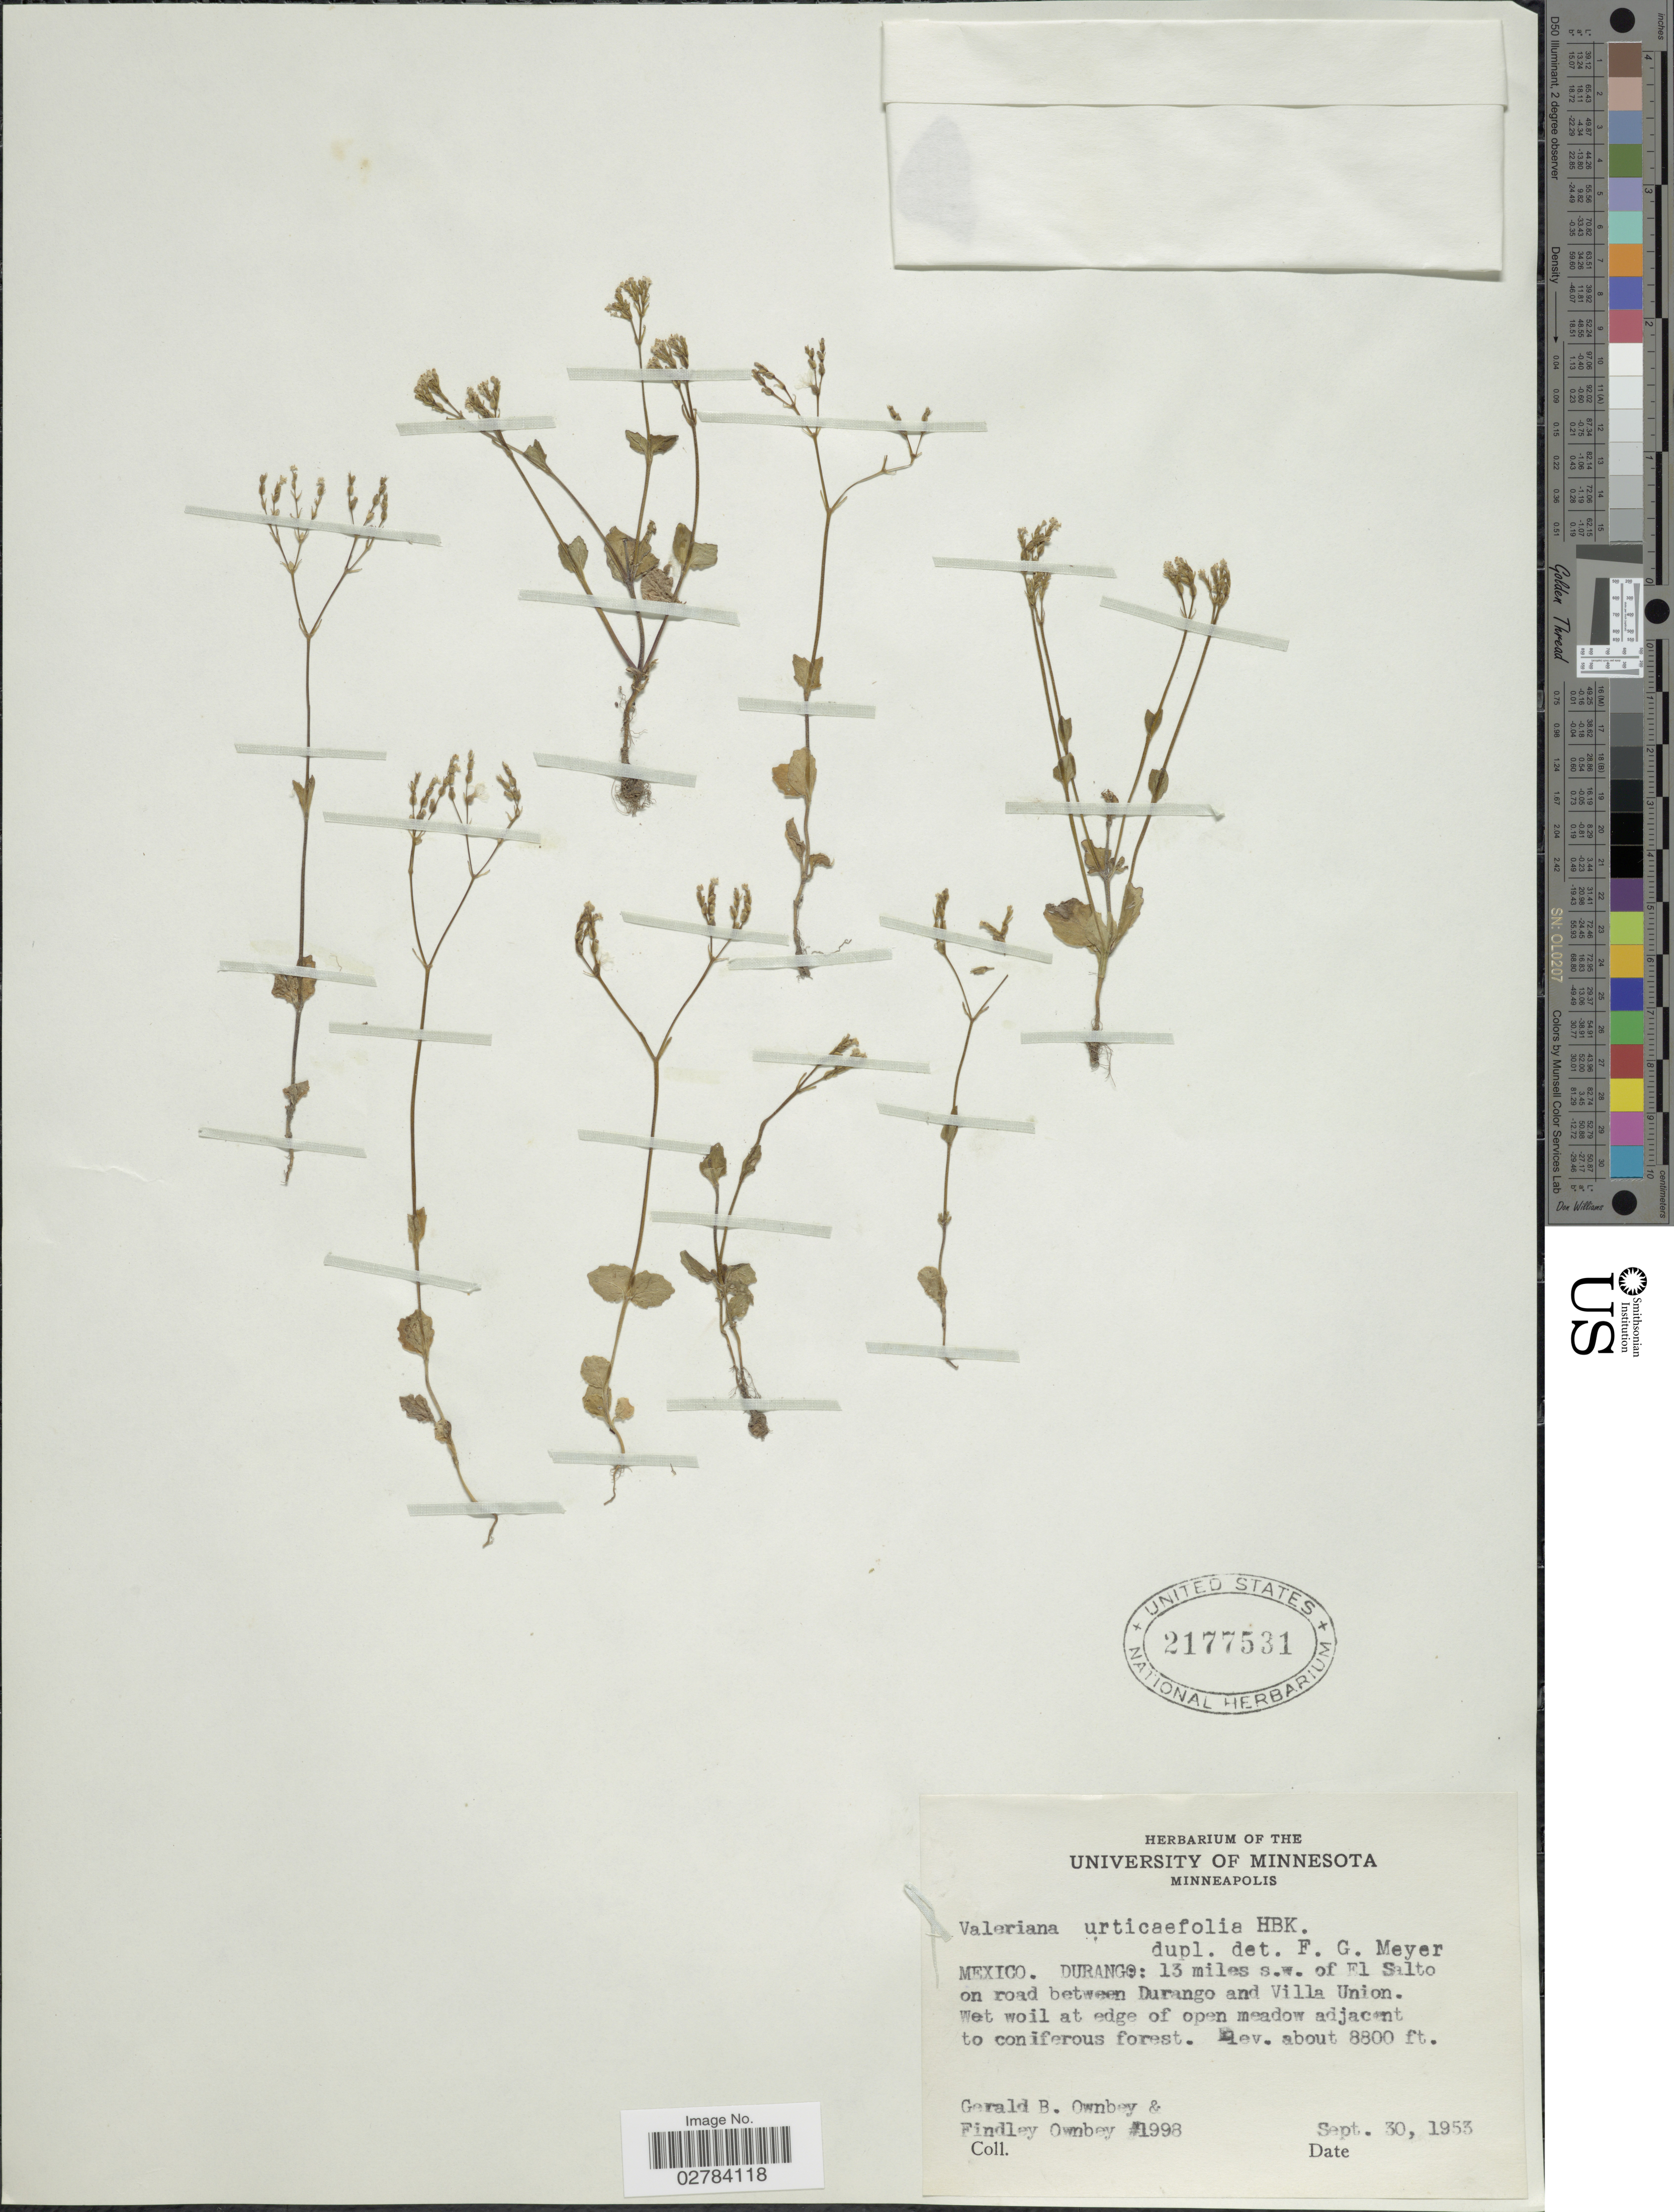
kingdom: Plantae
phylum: Tracheophyta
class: Magnoliopsida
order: Dipsacales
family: Caprifoliaceae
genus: Valeriana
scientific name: Valeriana urticaefolia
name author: Kunth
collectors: G. B. Ownbey & F. Ownbey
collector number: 1998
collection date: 1953-09-30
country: Mexico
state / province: Durango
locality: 13 miles s.w. of El Salto on road between Durango and Villa Union.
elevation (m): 2682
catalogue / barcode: US 2177531